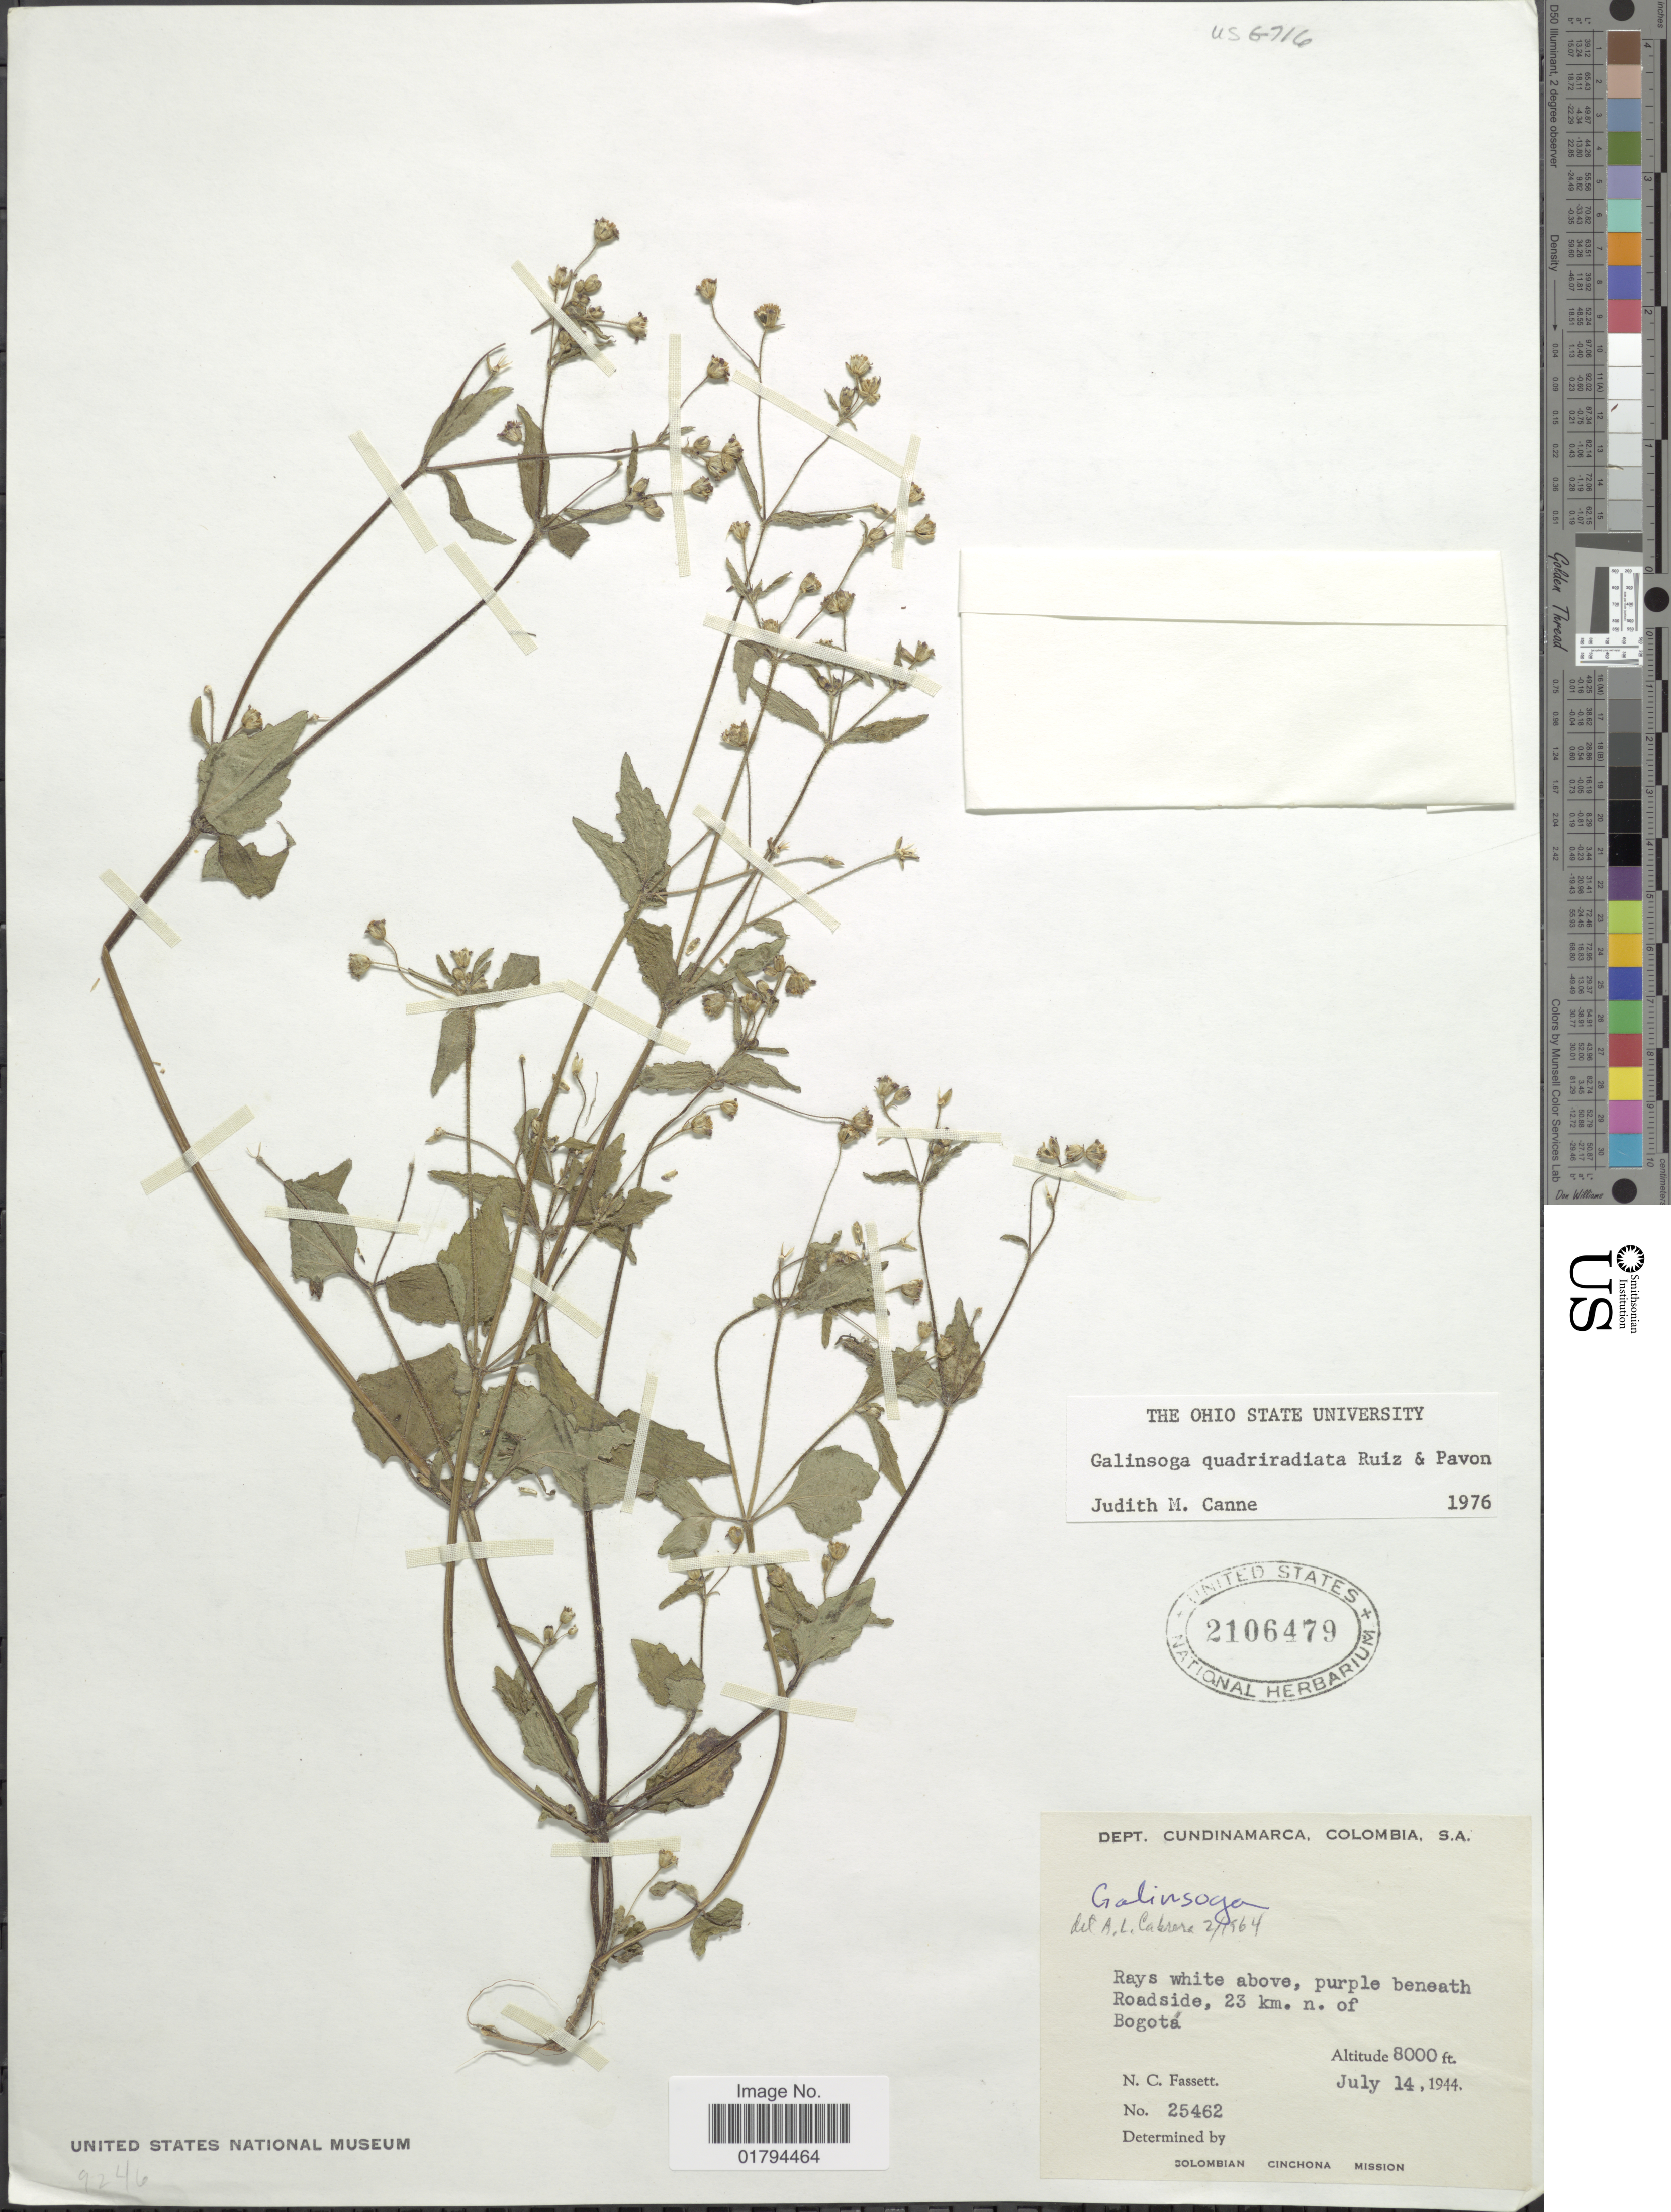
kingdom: Plantae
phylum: Tracheophyta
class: Magnoliopsida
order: Asterales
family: Asteraceae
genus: Galinsoga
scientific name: Galinsoga quadriradiata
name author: Ruiz & Pav.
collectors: N. C. Fassett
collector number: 25462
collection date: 1944-07-14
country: Colombia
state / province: Cundinamarca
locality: Roadside, 23 km. n. of Bogota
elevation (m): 2438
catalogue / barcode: US 2106479